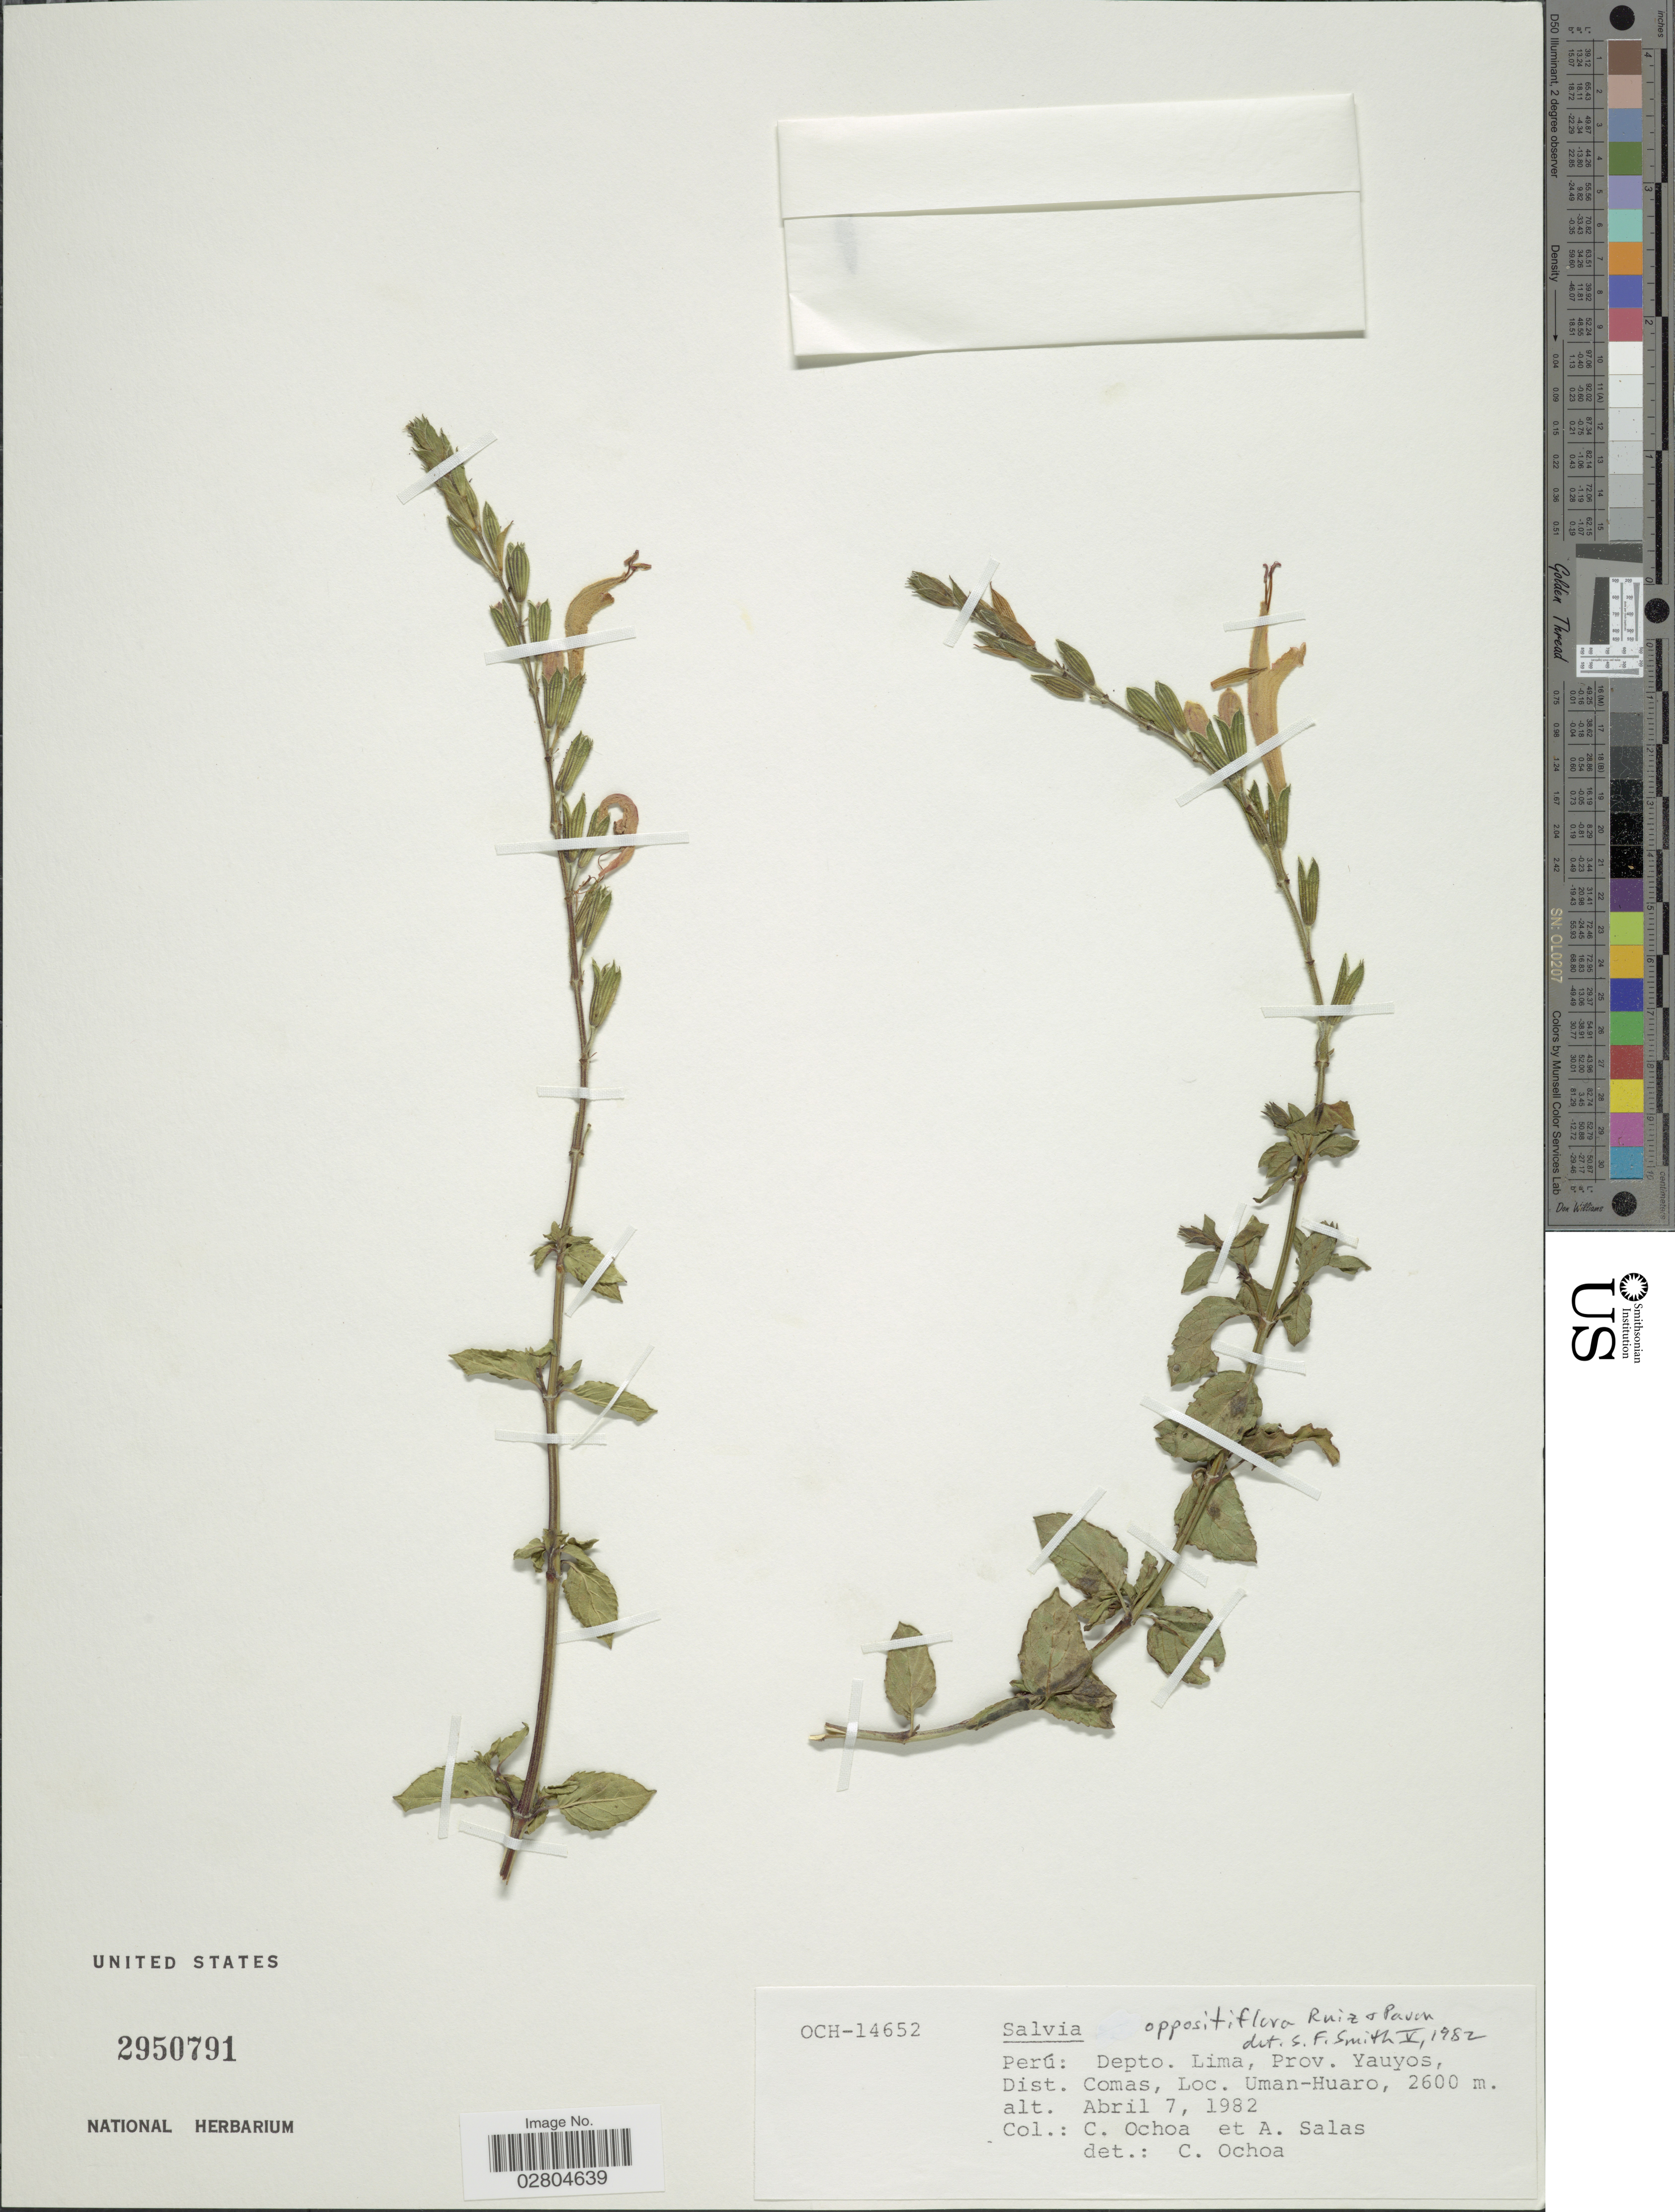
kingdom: Plantae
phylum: Tracheophyta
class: Magnoliopsida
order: Lamiales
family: Lamiaceae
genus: Salvia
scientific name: Salvia oppositiflora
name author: Ruiz & Pav.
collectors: C. Ochoa & A. Salas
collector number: OCH-14652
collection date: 1982-04-07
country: Peru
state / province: Lima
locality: Depto. Lima, Prov. Yauyos, Dist. Comas, Uman-Huaro.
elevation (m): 2600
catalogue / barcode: US 2950791